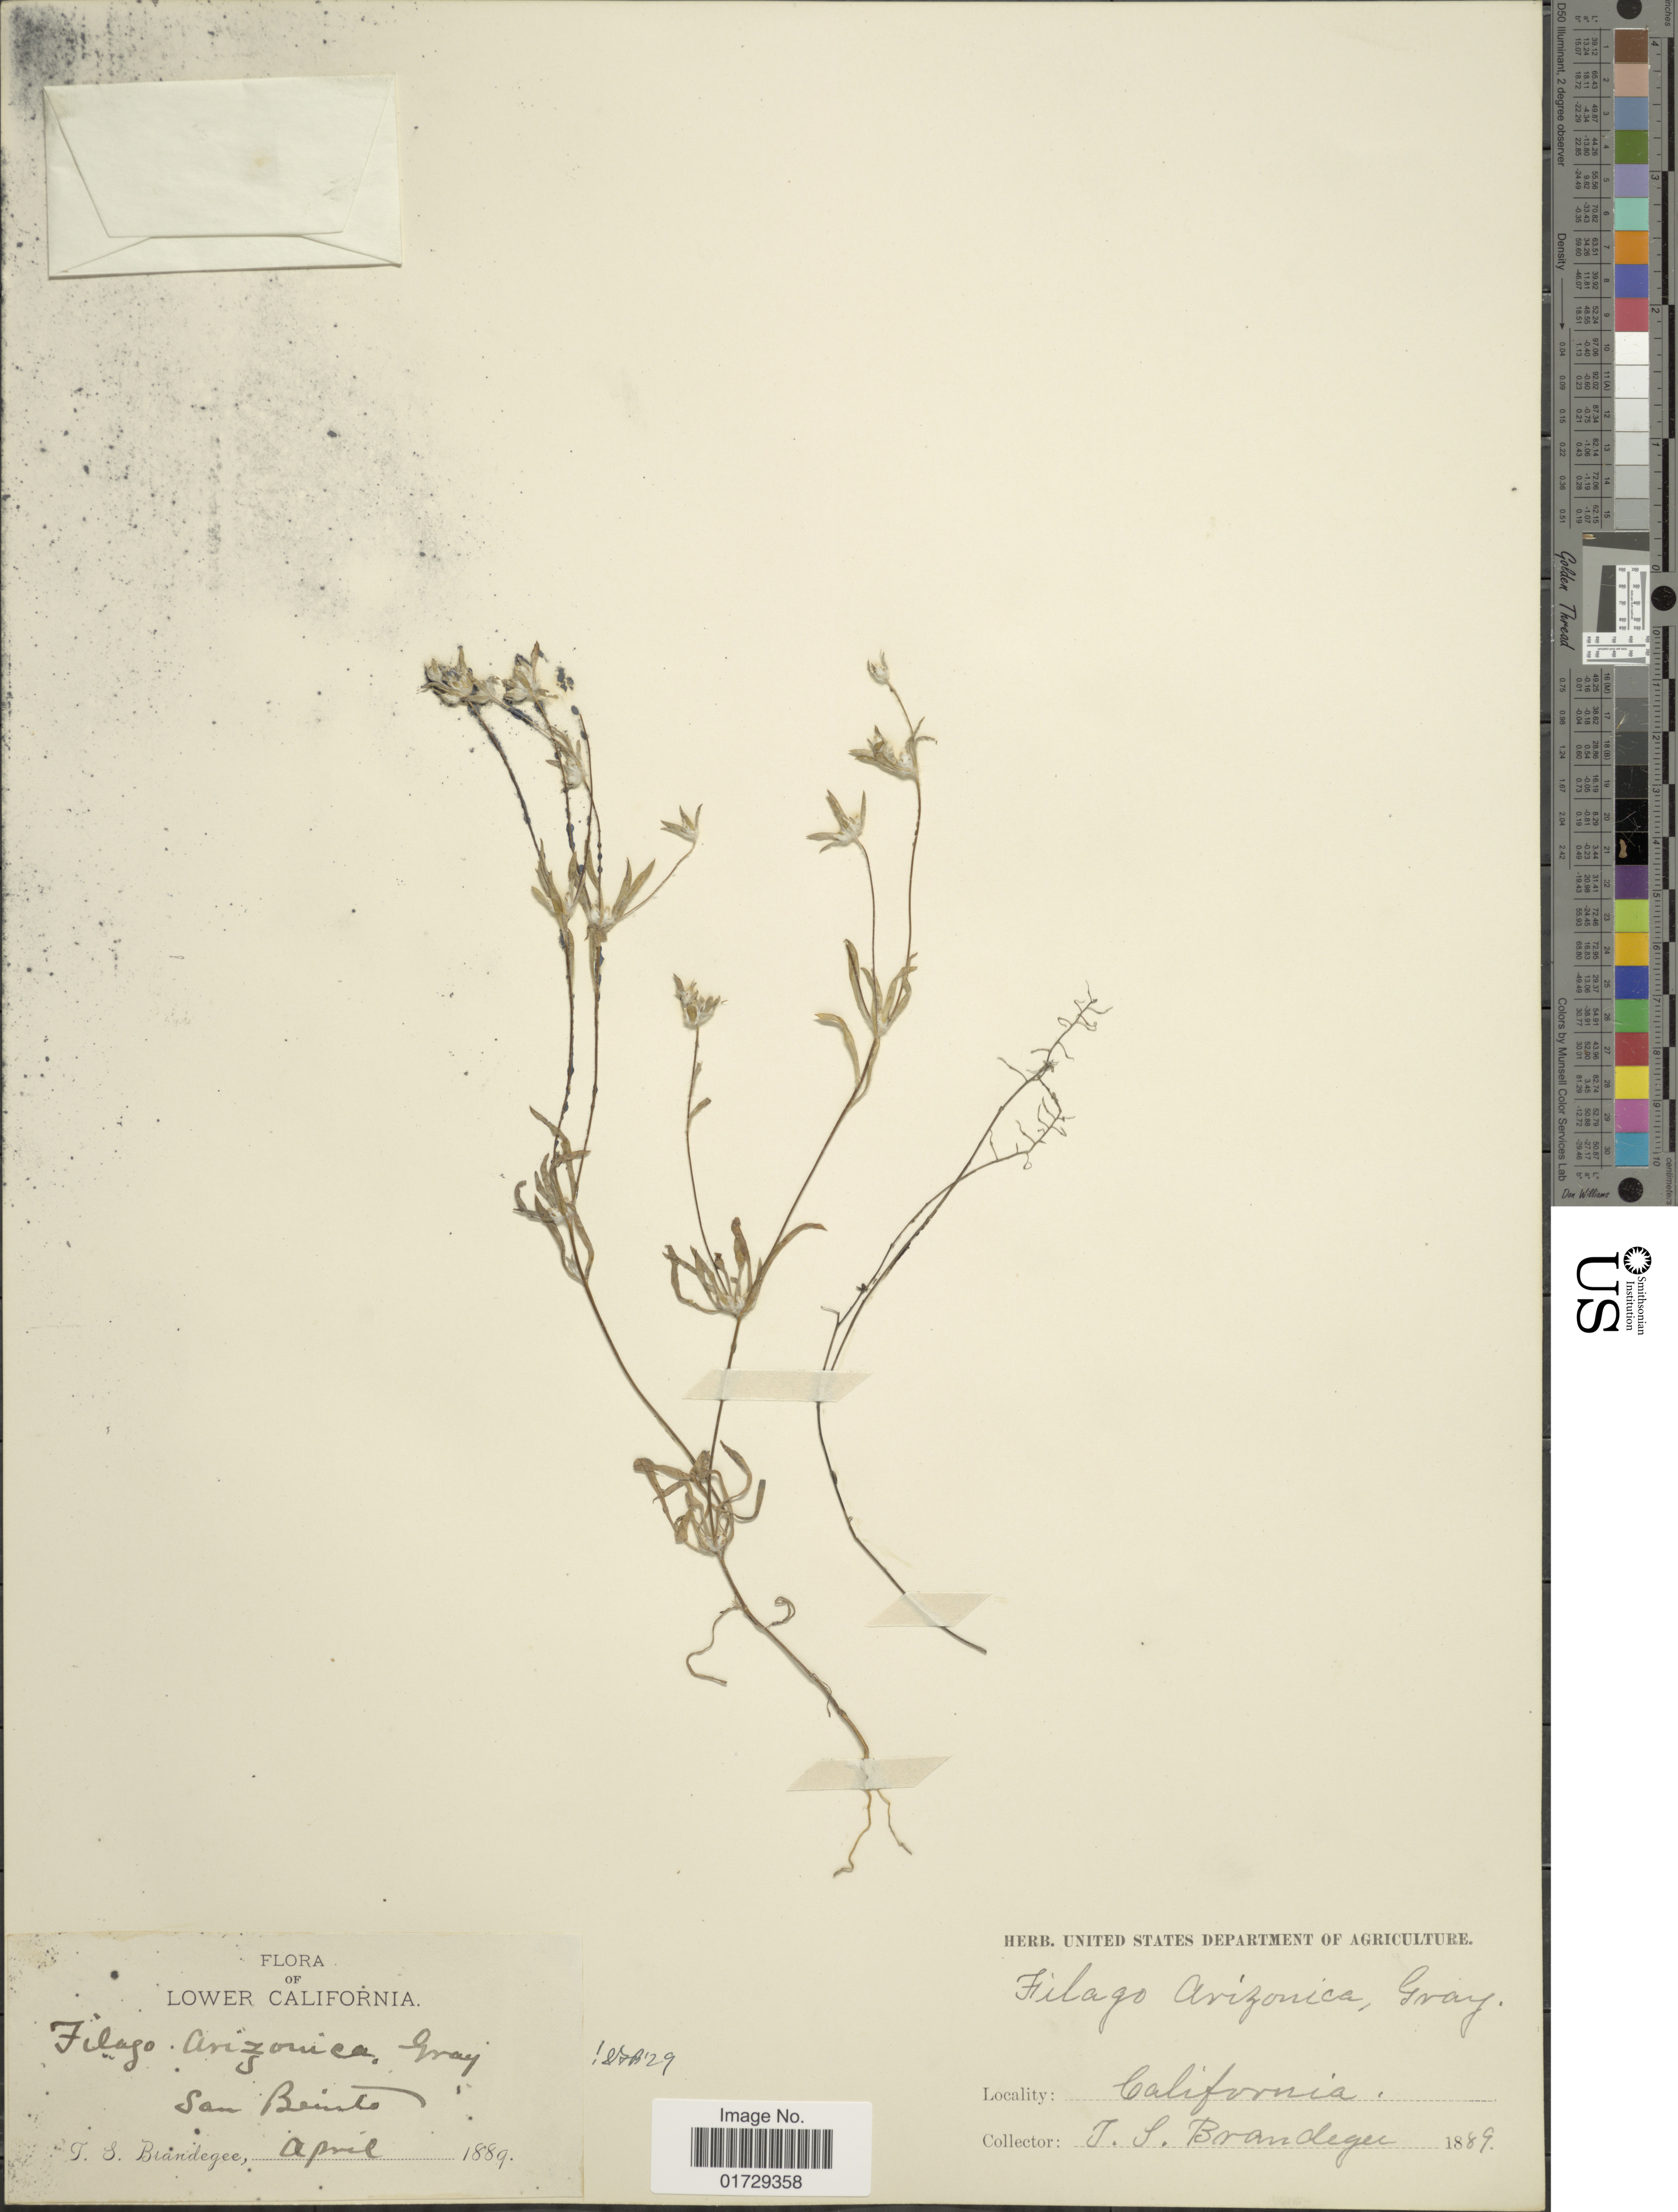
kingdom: Plantae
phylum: Tracheophyta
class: Magnoliopsida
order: Asterales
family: Asteraceae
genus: Filago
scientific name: Filago arizonica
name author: A. Gray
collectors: J. S. Brandegee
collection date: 1889-04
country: Mexico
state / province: Baja California Sur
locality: San Benito